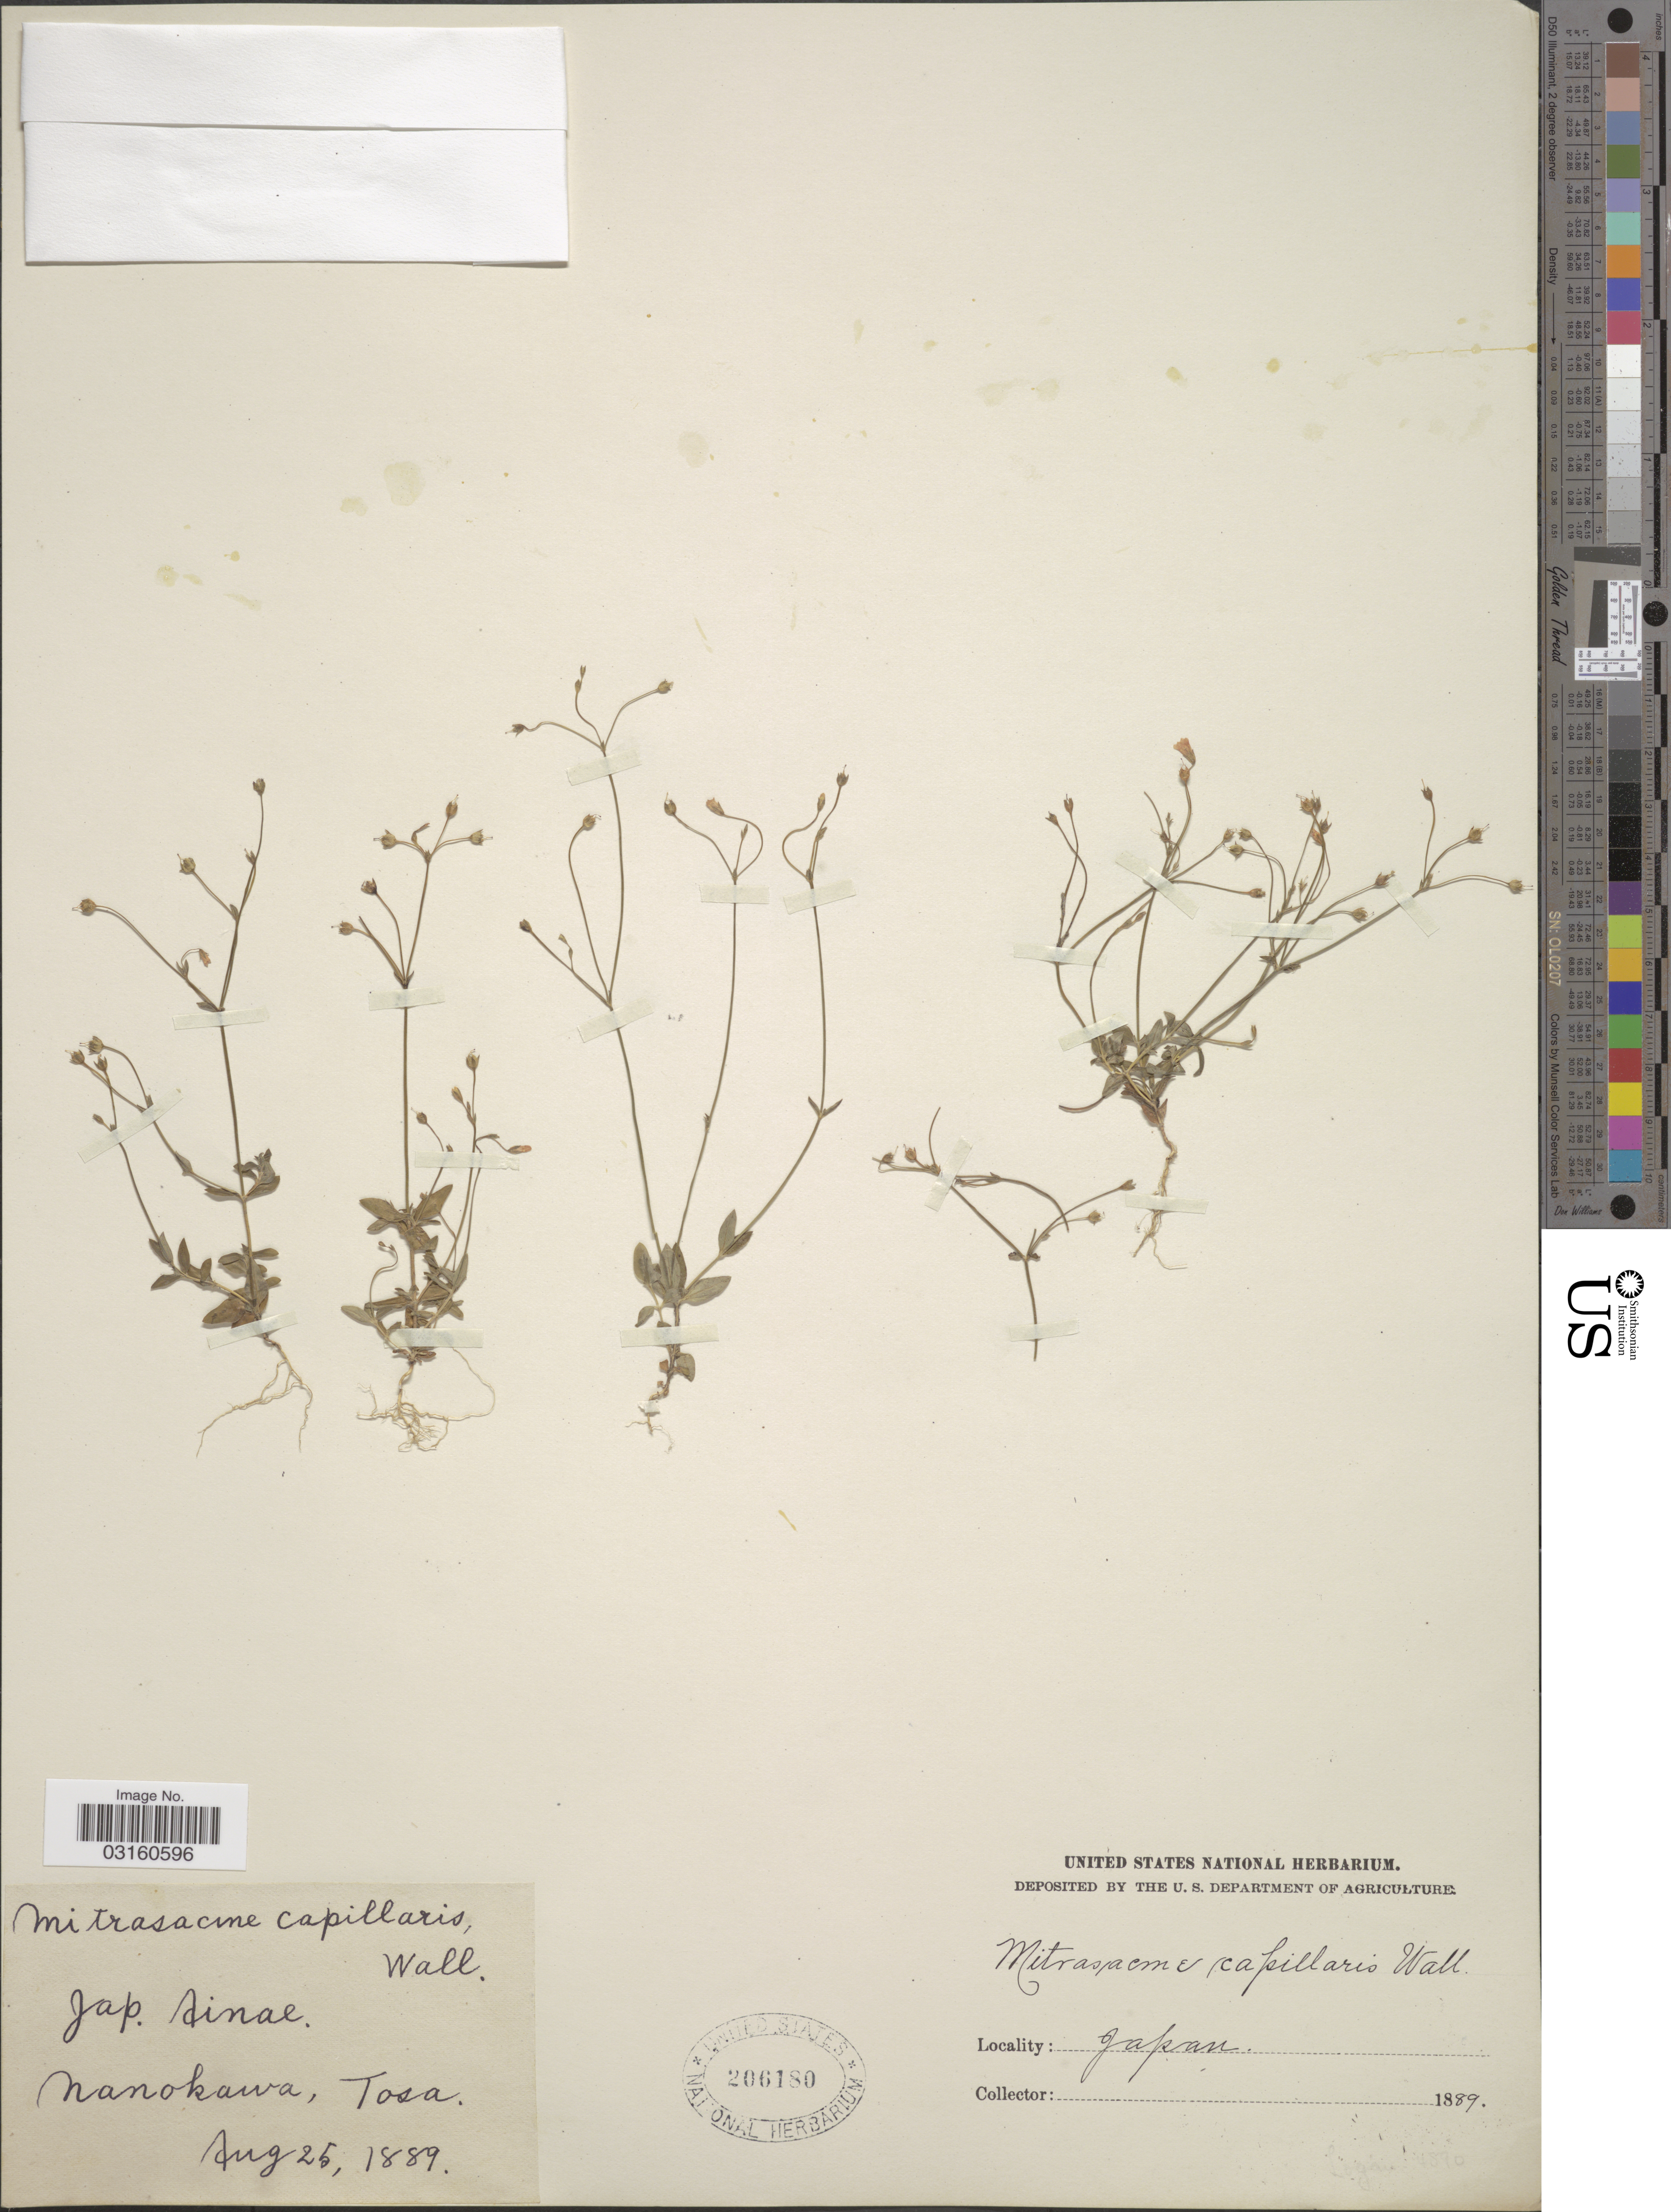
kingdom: Plantae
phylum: Tracheophyta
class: Magnoliopsida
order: Gentianales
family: Loganiaceae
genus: Mitrasacme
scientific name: Mitrasacme pygmaea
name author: R. Br.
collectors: ex herb. United States National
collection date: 1889-08-25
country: Japan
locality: Nanokawa, Tosa.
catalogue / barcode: US 206180